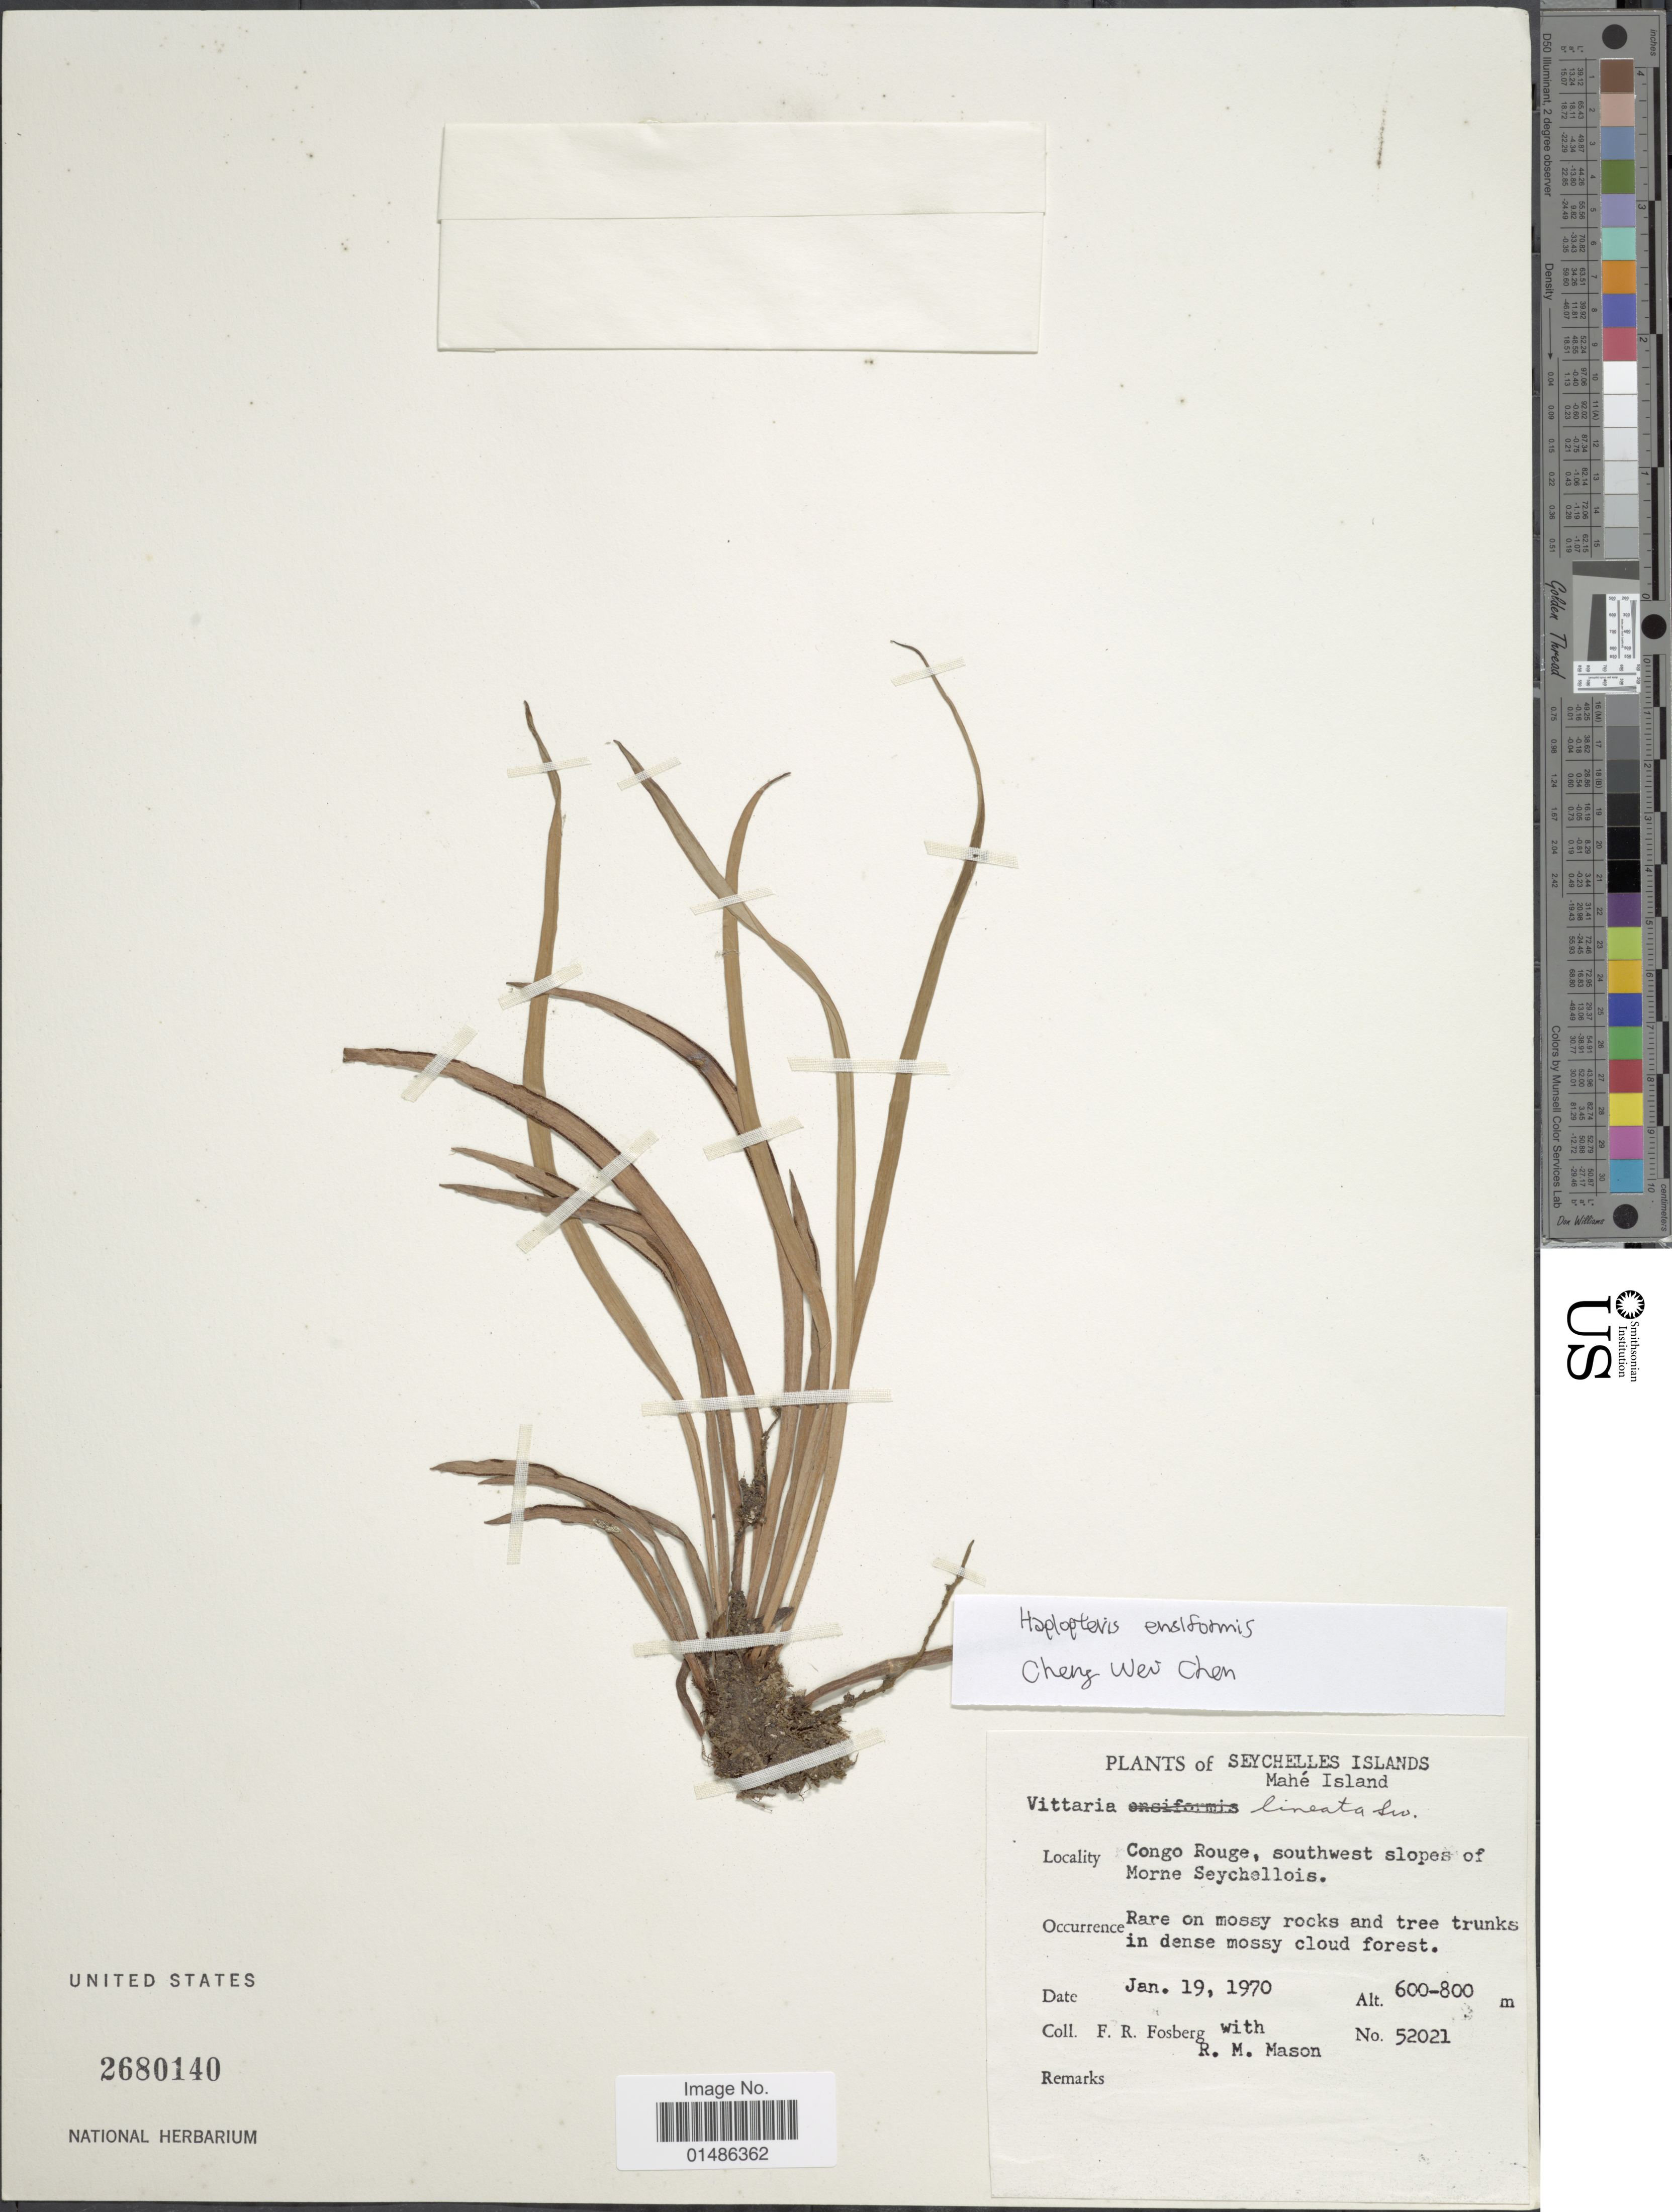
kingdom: Plantae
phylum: Tracheophyta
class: Polypodiopsida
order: Polypodiales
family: Pteridaceae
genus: Haplopteris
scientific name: Haplopteris ensiformis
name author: (Sw.) E.H. Crane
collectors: F. R. Fosberg & R. Mason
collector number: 52021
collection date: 1970-01-19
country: Seychelles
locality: Mahé Island. Congo Rouge, southwest slopes of Morne Seychellois.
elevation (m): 600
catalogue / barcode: US 2680140